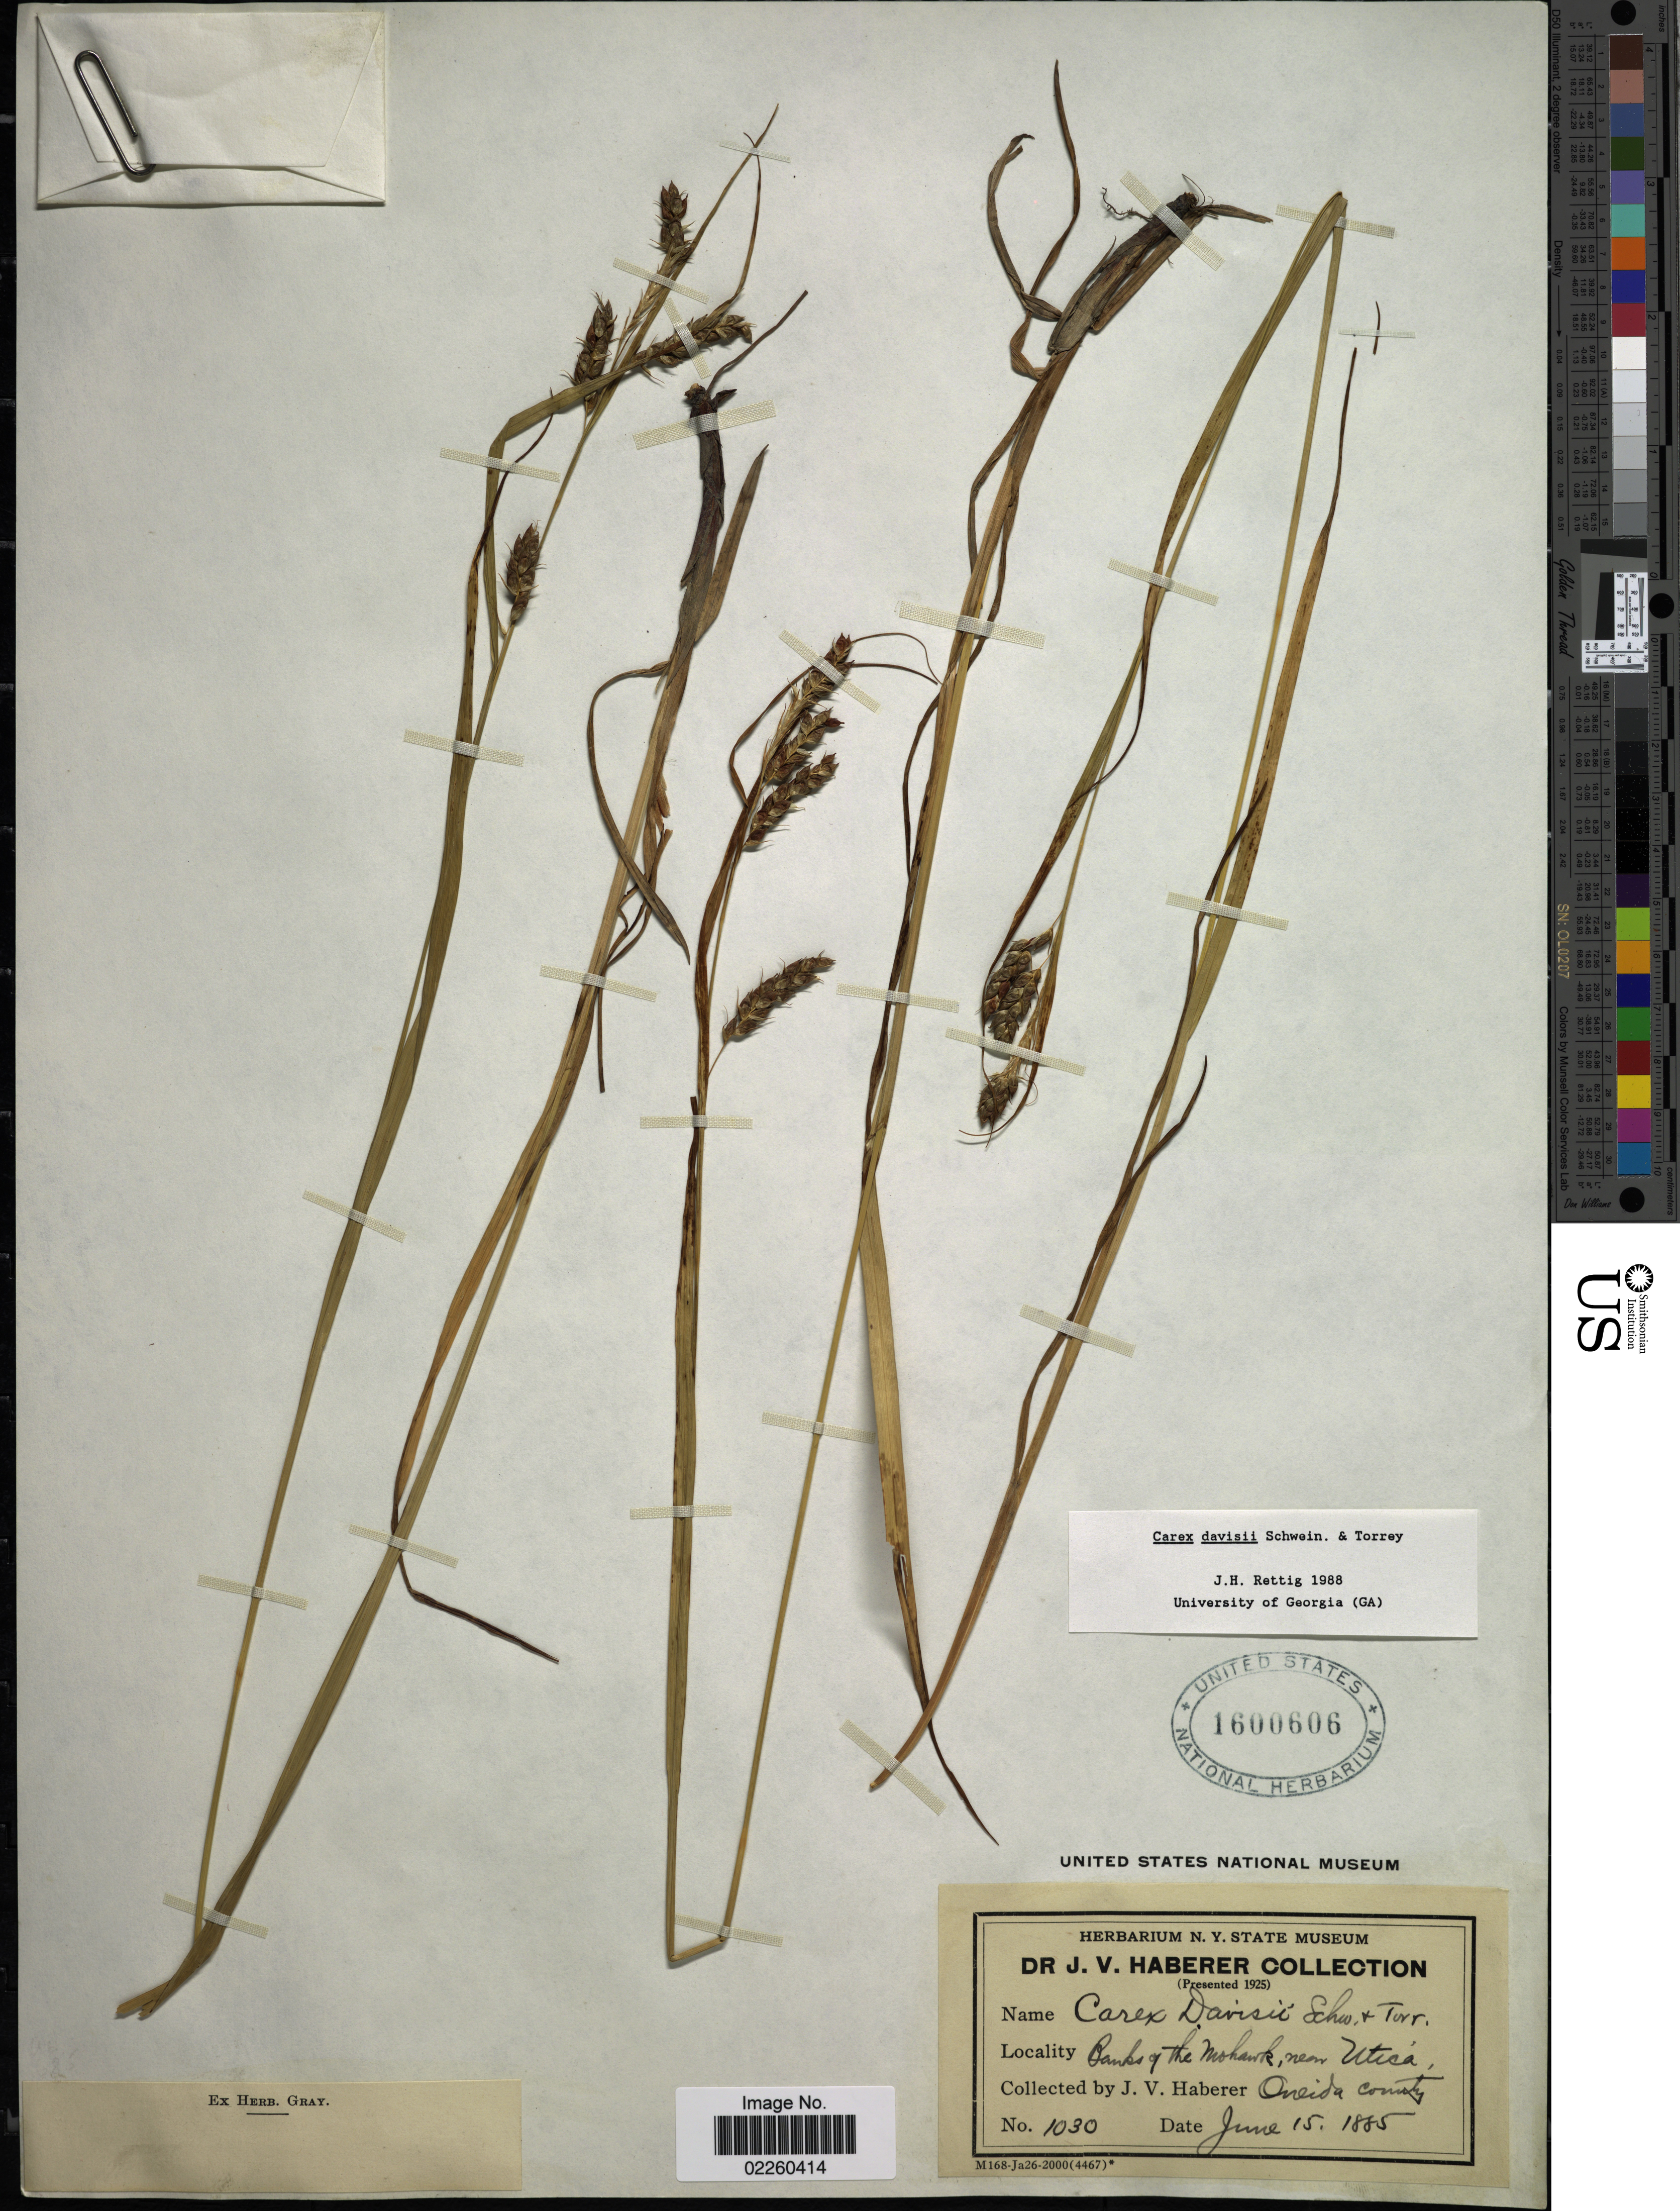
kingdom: Plantae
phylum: Tracheophyta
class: Liliopsida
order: Poales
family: Cyperaceae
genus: Carex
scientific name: Carex davisii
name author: Schwein. & Torr.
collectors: J. V. Haberer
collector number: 1030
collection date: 1885-06-15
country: United States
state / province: New York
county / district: Oneida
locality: Banks of the Mohawk, near Utica, Oneida County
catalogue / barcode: US 1600606